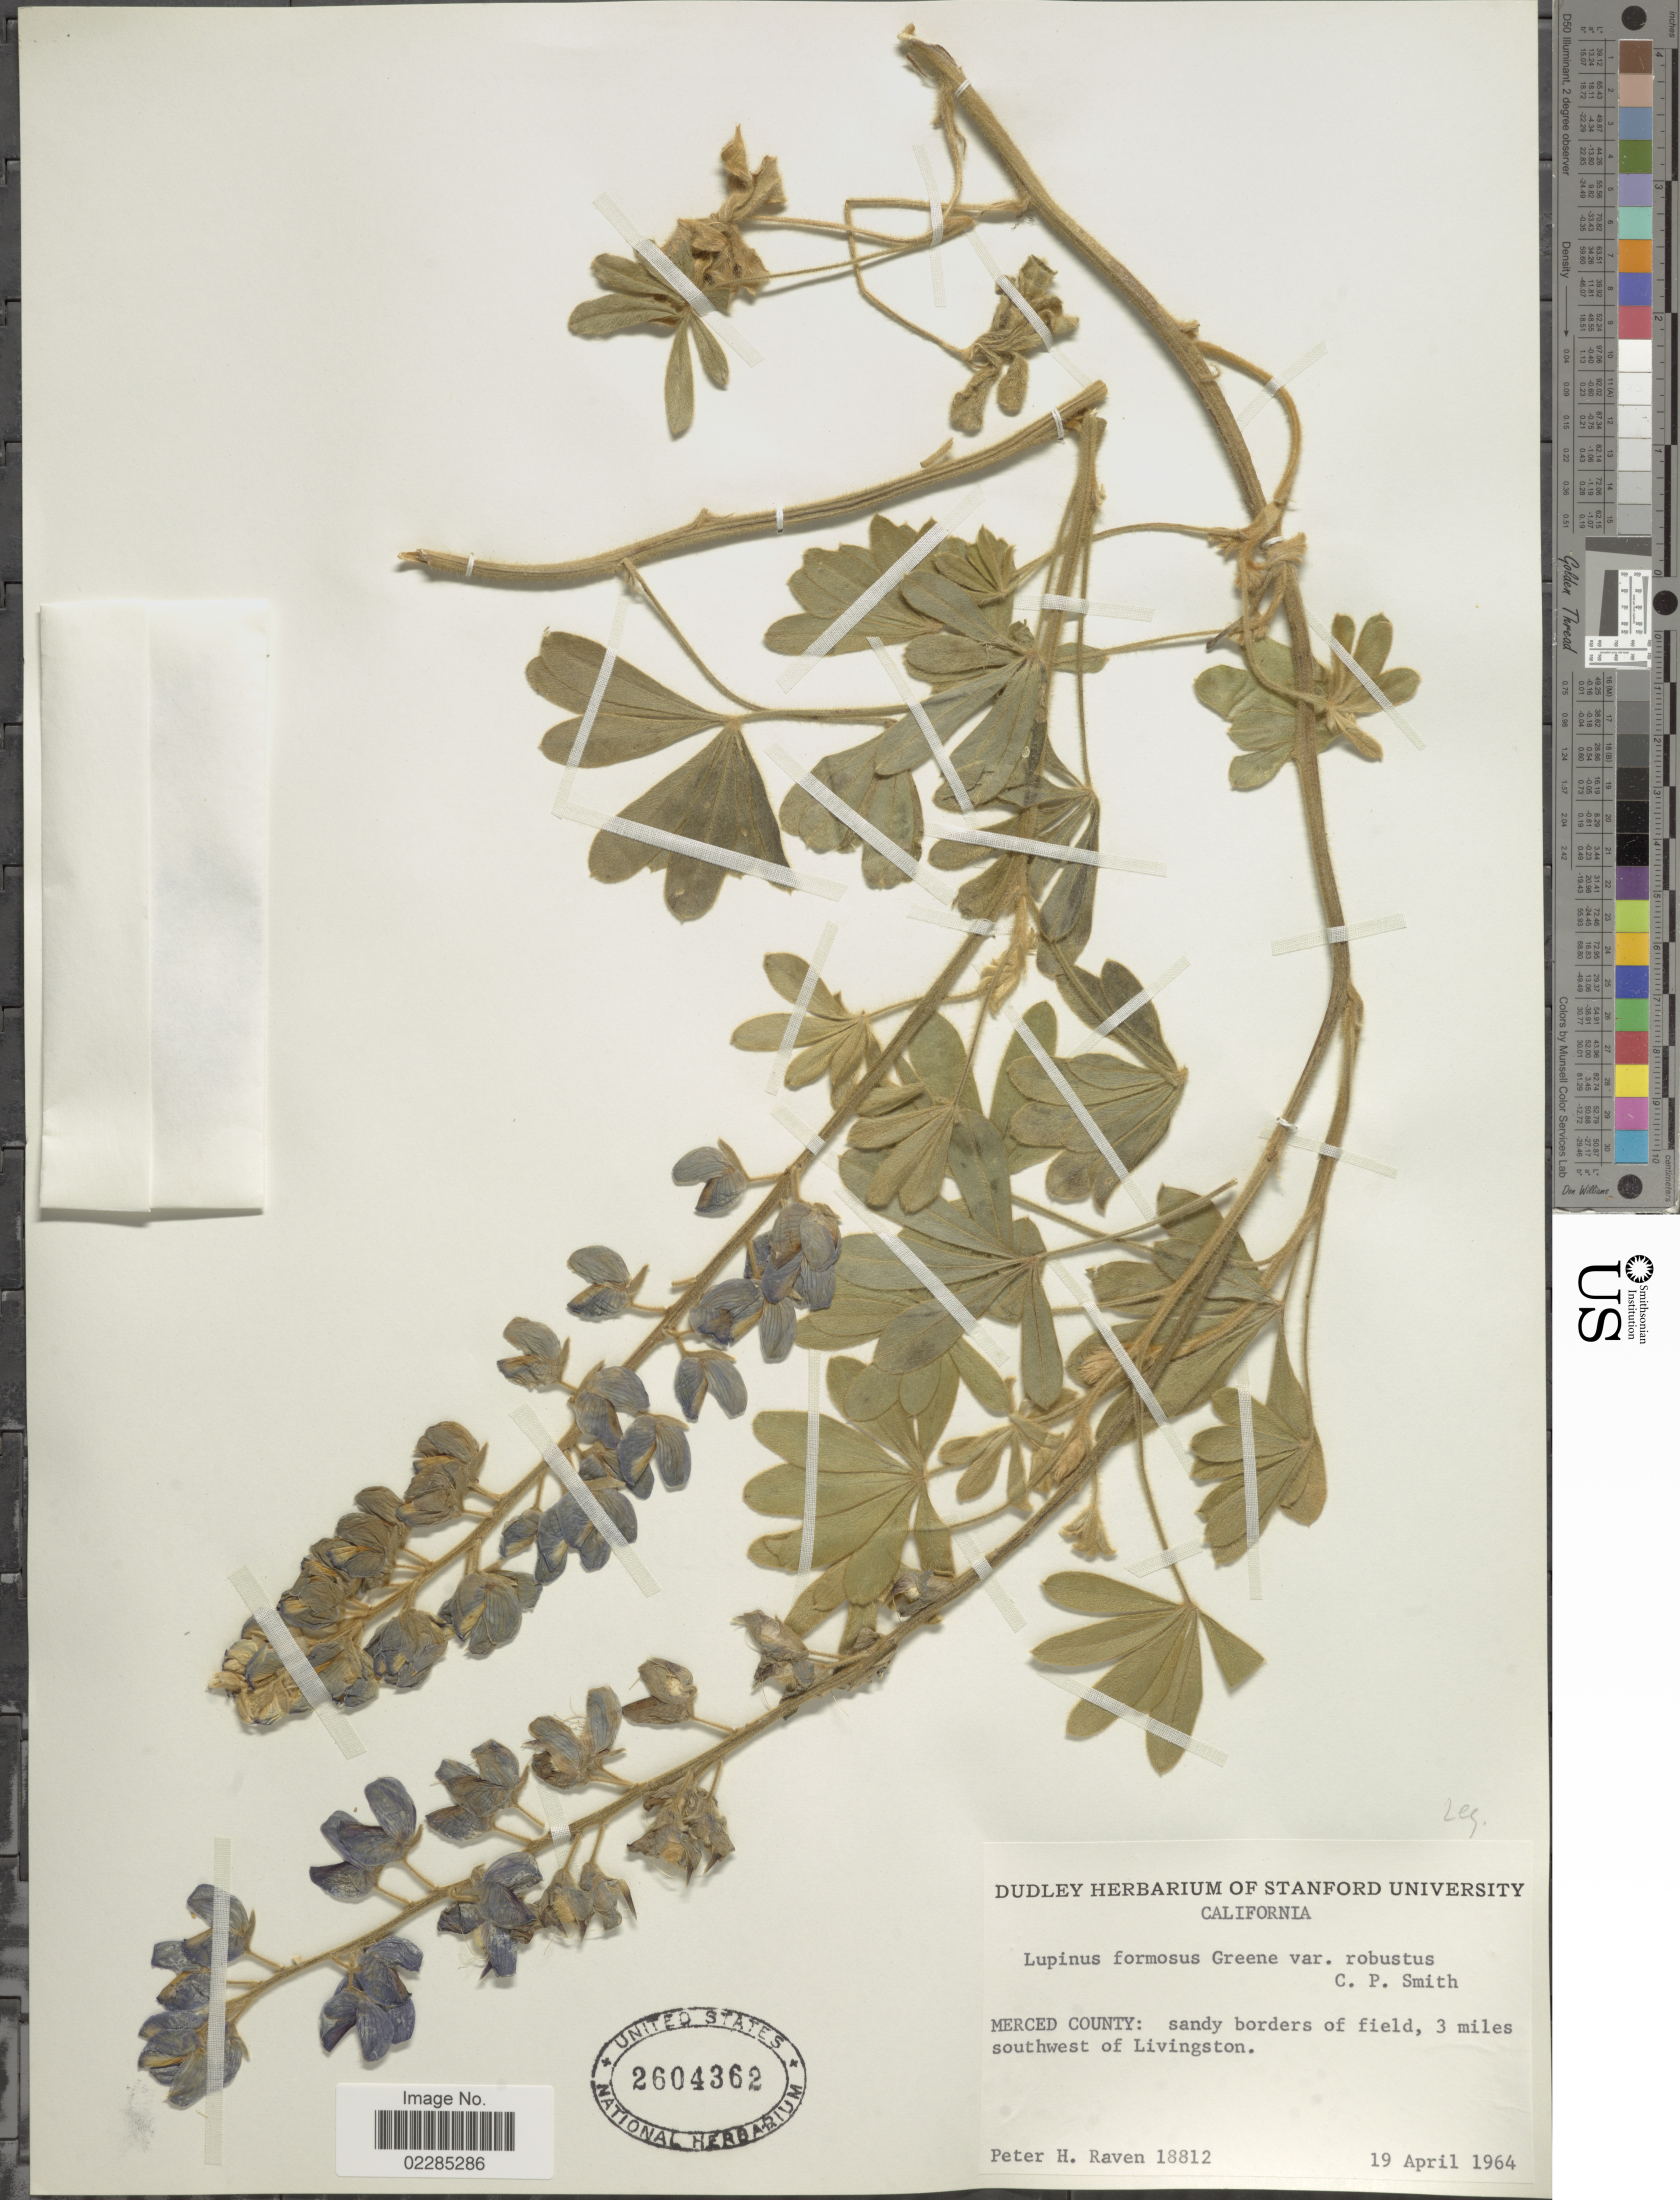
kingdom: Plantae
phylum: Tracheophyta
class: Magnoliopsida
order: Fabales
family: Fabaceae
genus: Lupinus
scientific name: Lupinus formosus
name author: Greene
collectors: P. Raven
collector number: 18812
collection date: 1964-04-19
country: United States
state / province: California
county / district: Merced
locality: Merced County: sandy borders of field, 3 miles southwest of Livingston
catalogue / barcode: US 2604362